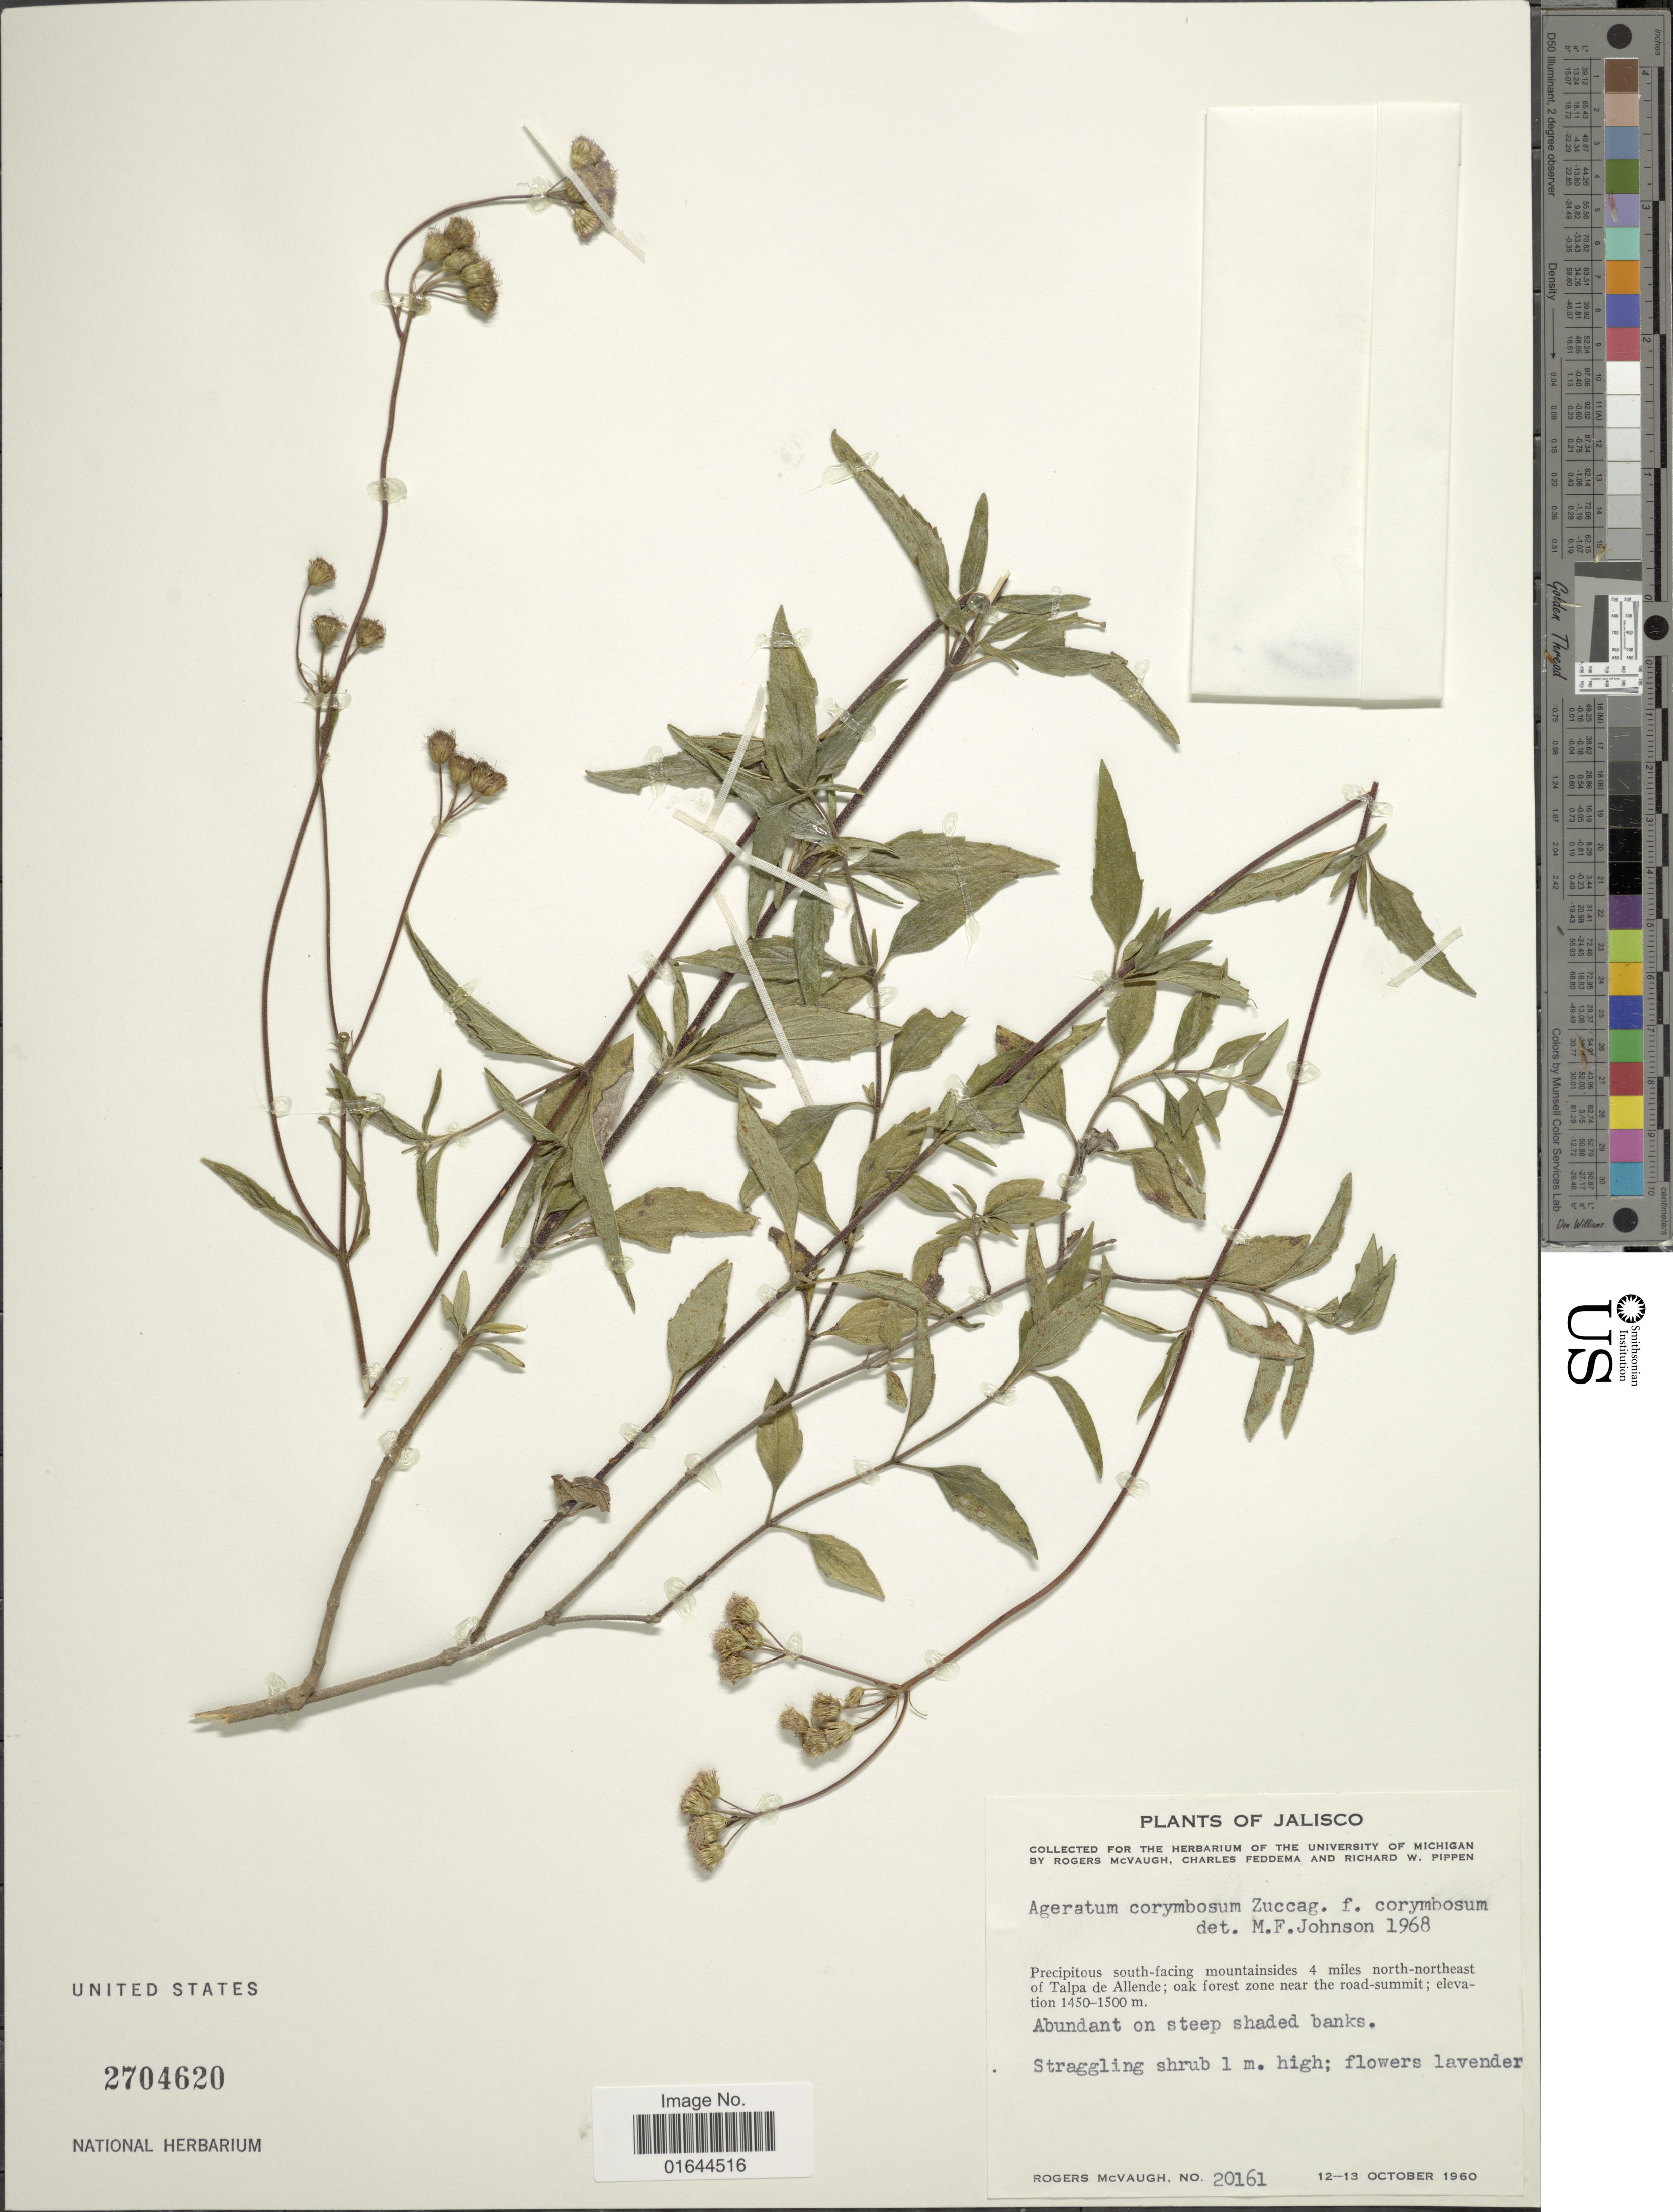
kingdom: Plantae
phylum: Tracheophyta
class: Magnoliopsida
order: Asterales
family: Asteraceae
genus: Ageratum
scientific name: Ageratum corymbosum f. corymbosum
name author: Zuccagni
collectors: R. McVaugh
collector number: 20161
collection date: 1960-10-12/1960-10-13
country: Mexico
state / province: Jalisco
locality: Jalisco, Precipitous south-facing moutainsides 4 miles north-northeast of Talpa de Allende; oak forest zone near the road-summit.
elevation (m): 1450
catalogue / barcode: US 2704620